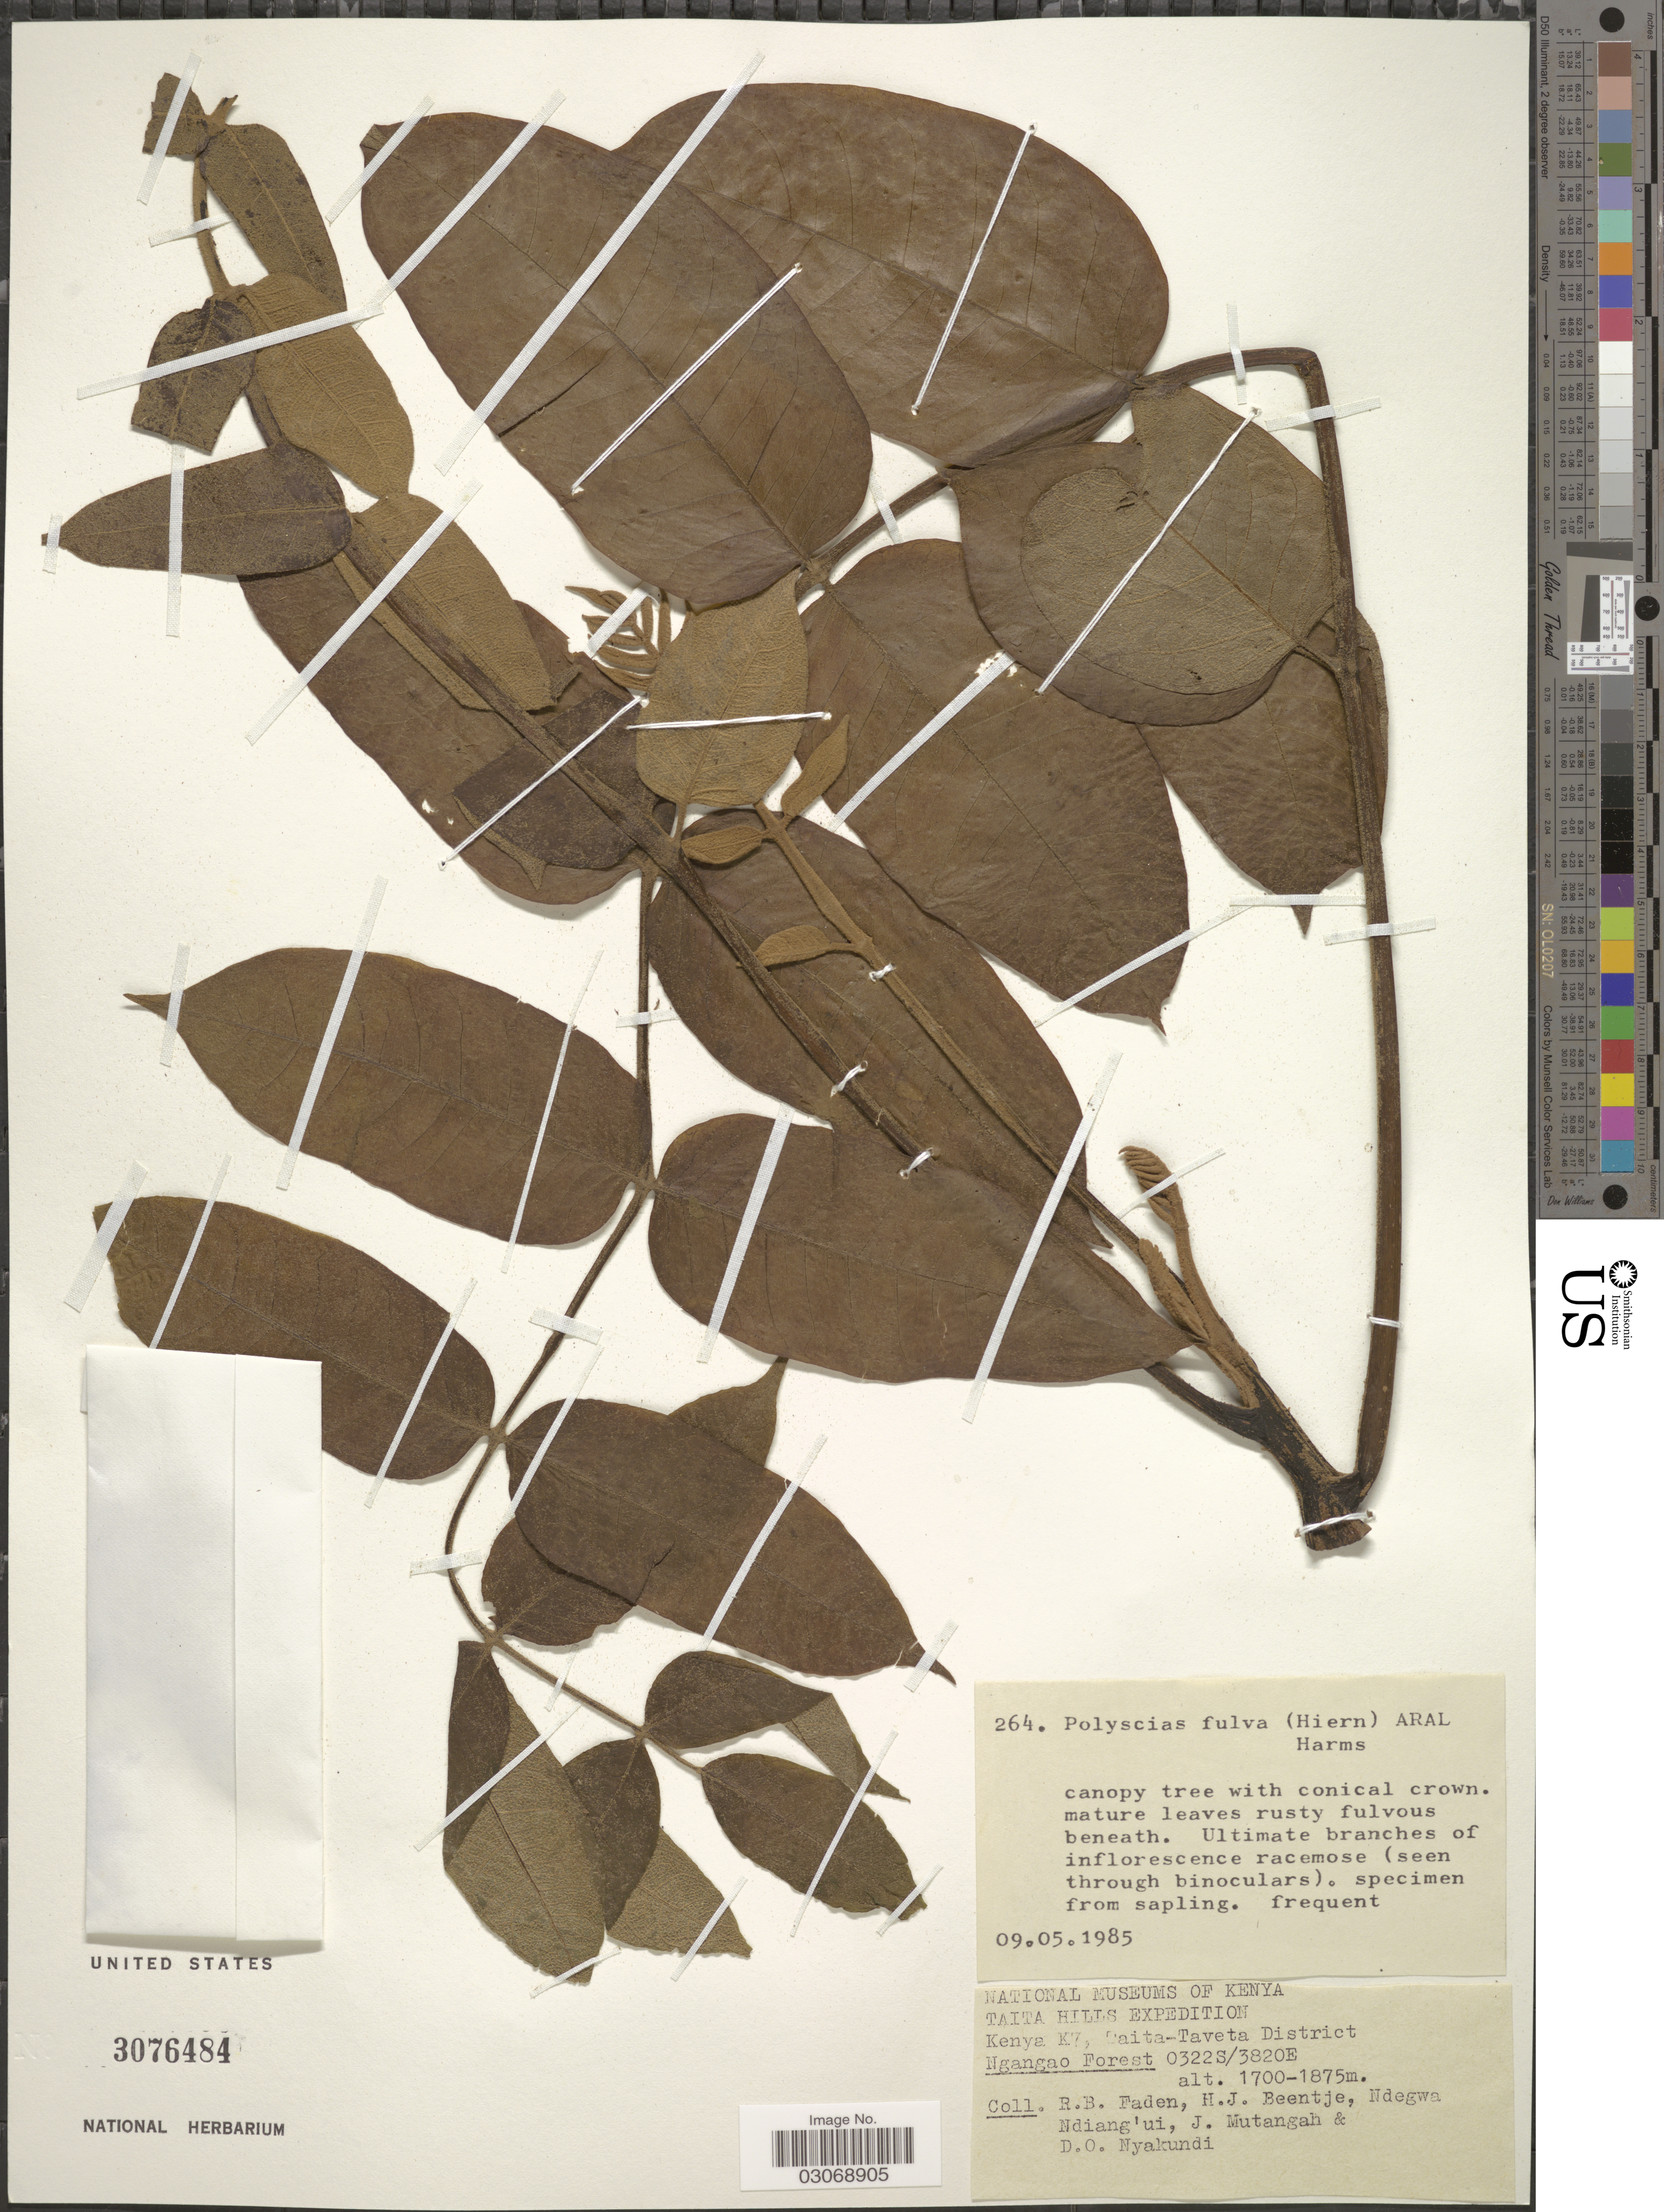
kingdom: Plantae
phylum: Tracheophyta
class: Magnoliopsida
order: Apiales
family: Araliaceae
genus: Polyscias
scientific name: Polyscias fulva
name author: (Hiern) Harms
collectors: R. B. Faden, H. J. Beentje, Ndegwa Ndiang'ui, J. Mutangah & D. Nyakundi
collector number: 264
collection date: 1985-05-09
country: Kenya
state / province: Taita Taveta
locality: Kenya, K7, Taita-Taveta District. Ngangao Forest.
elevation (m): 1700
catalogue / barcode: US 3076484